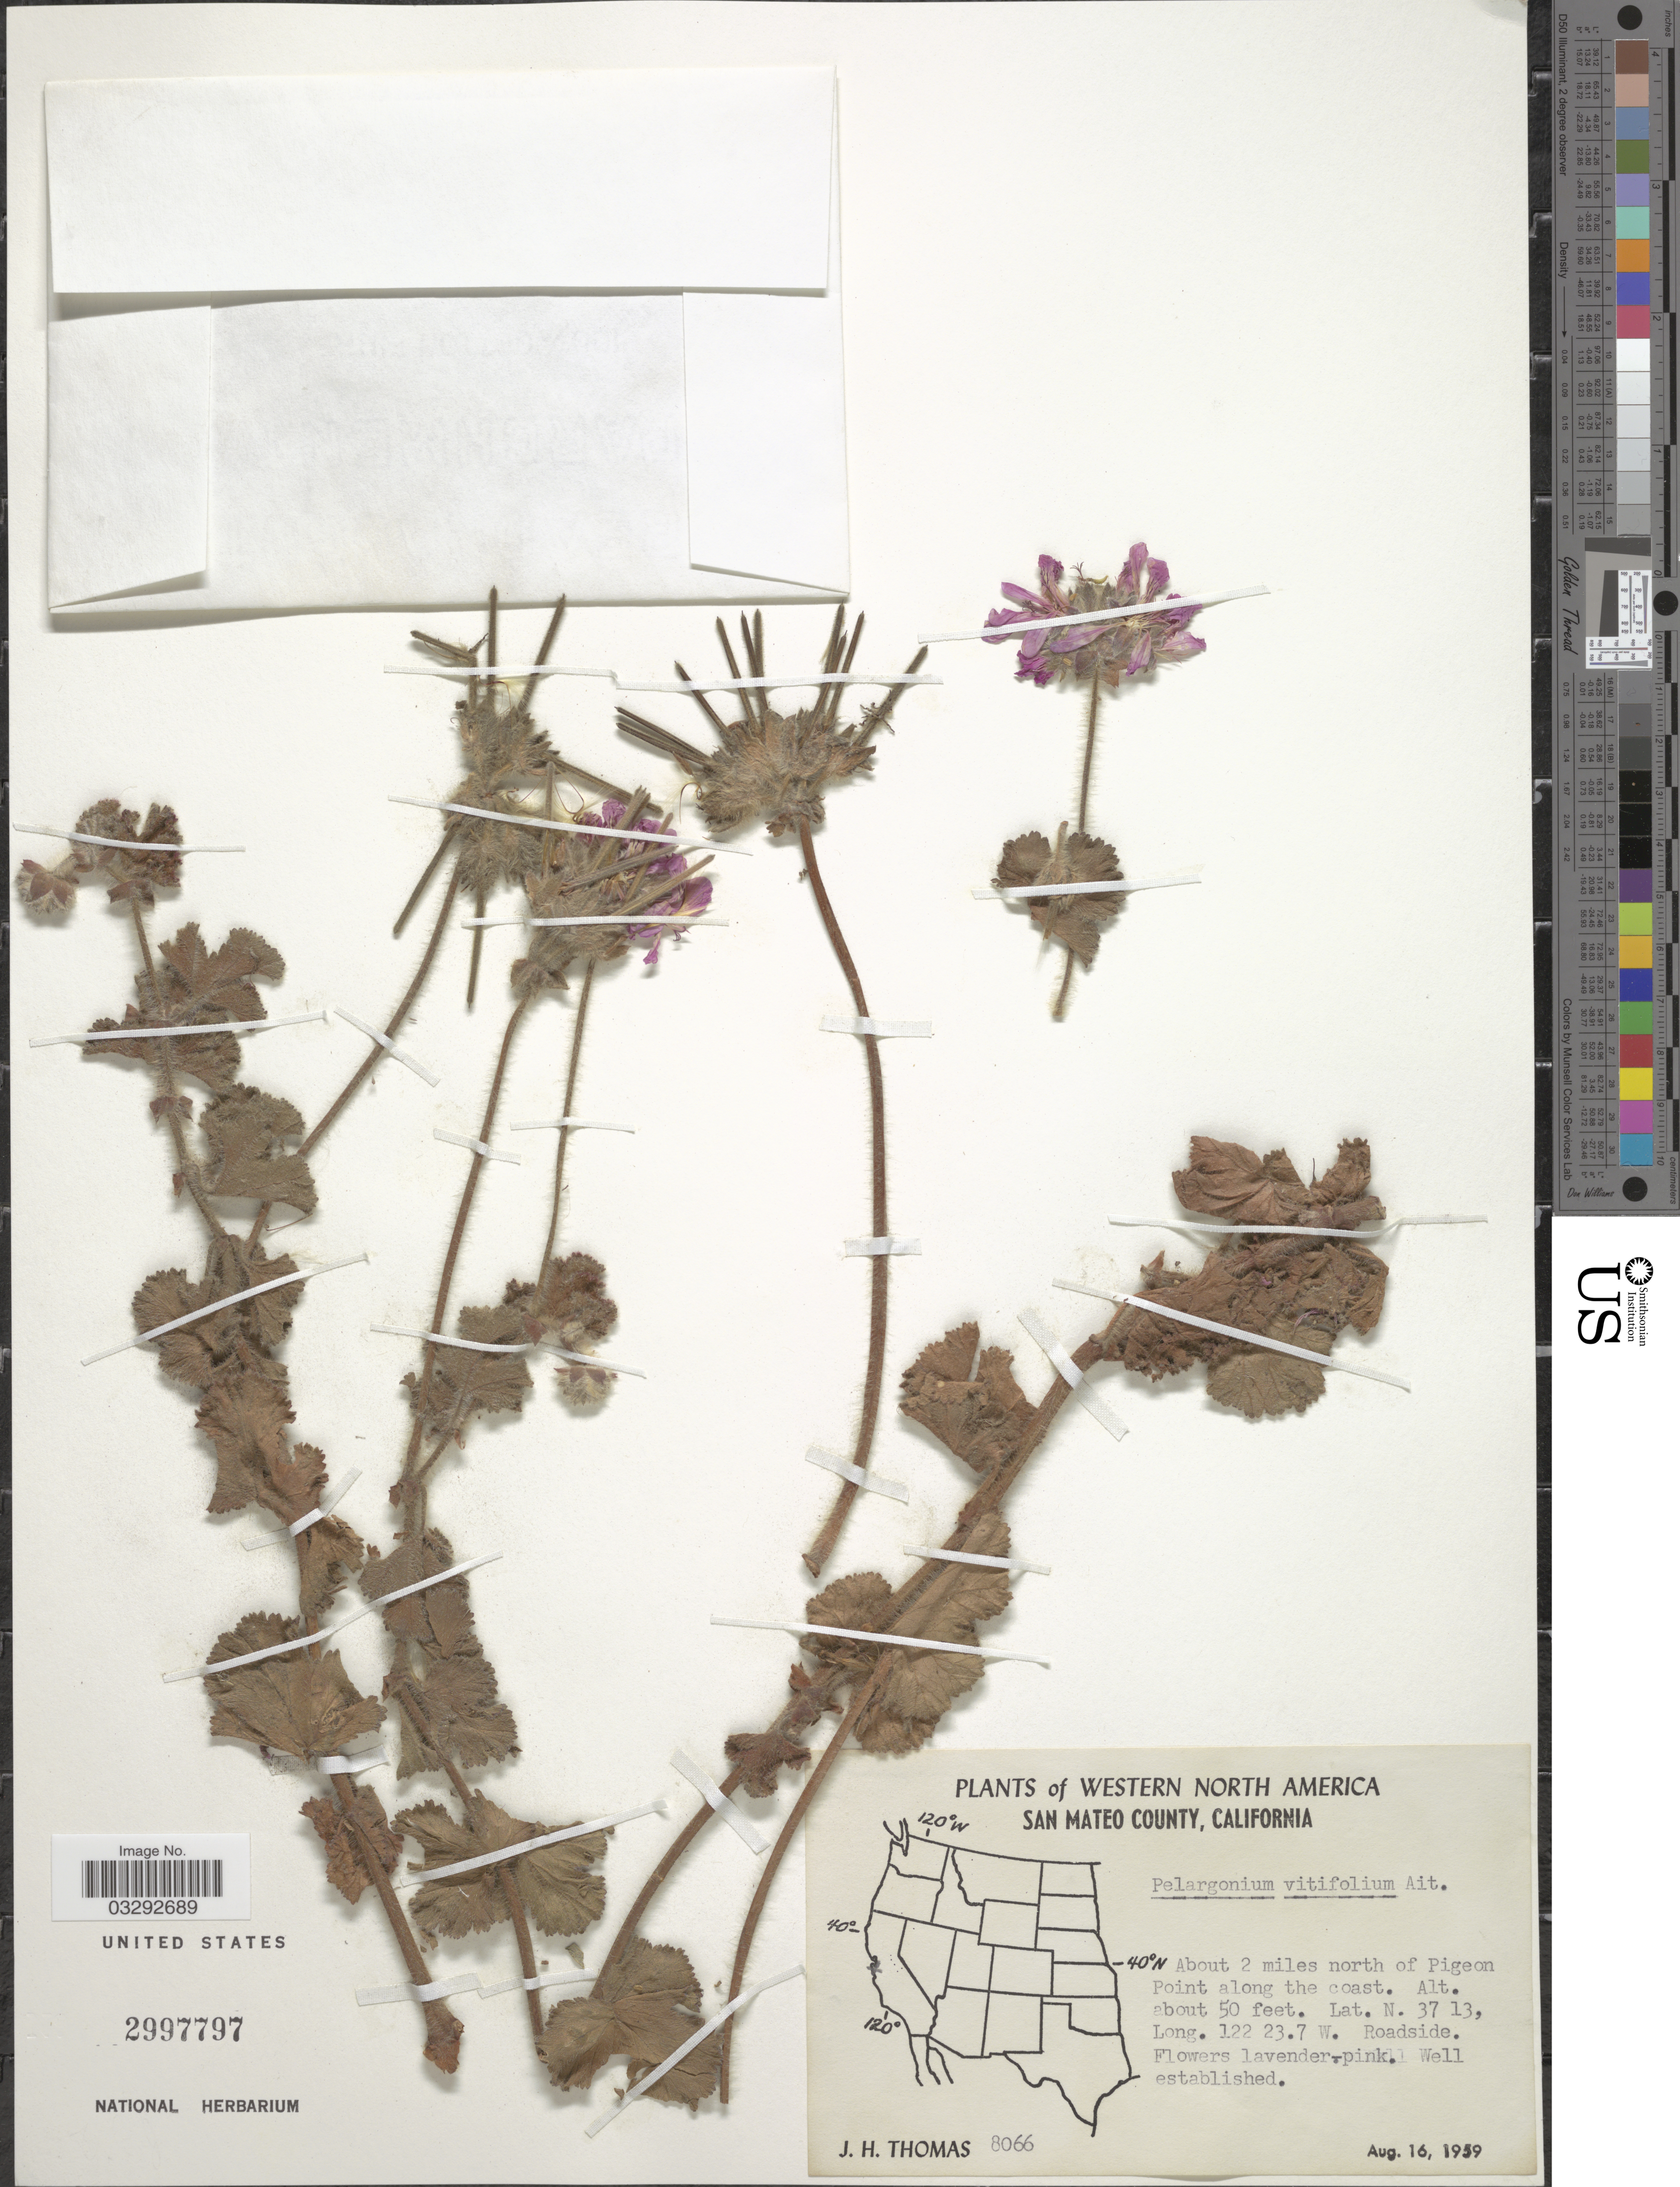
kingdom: Plantae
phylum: Tracheophyta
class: Magnoliopsida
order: Geraniales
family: Geraniaceae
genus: Pelargonium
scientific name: Pelargonium vitifolium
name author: (L.) L'Hér.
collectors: J. H. Thomas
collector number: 8066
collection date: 1959-08-16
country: United States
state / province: California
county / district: San Mateo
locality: Western North America. San Mateo County. About 2 miles north of Pigeon Point along the coast.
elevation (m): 15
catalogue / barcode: US 2997797